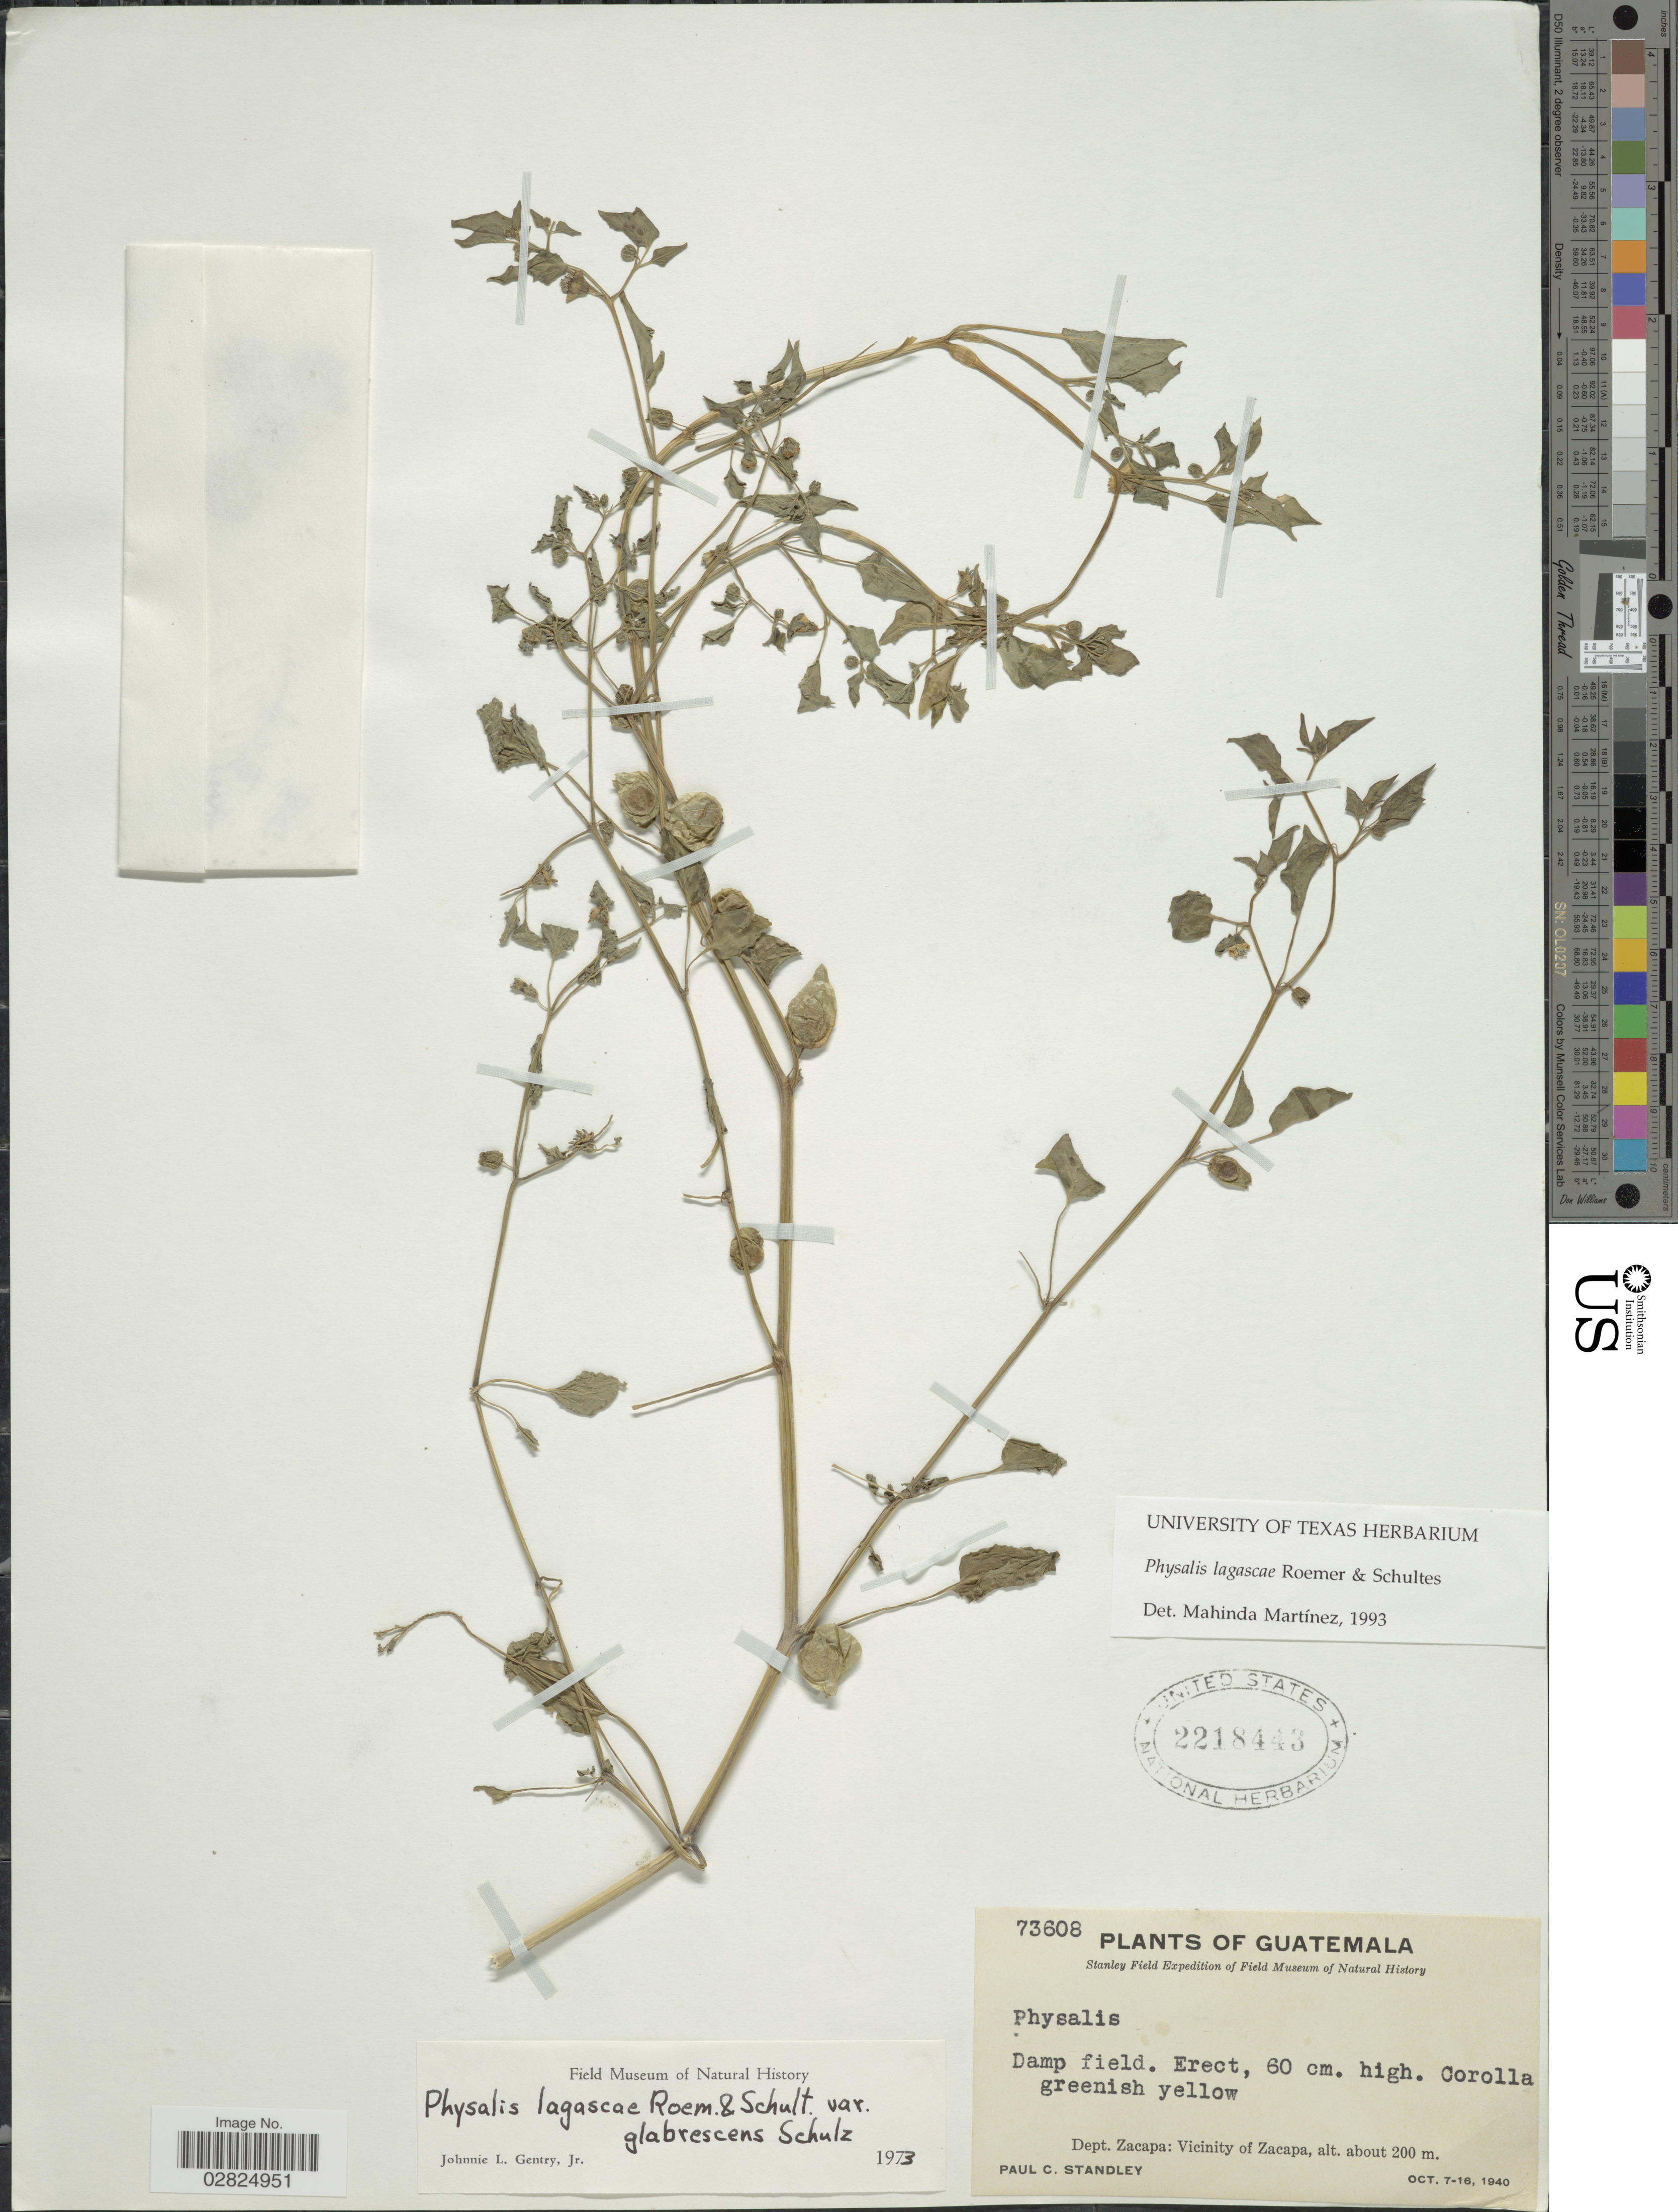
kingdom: Plantae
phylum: Tracheophyta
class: Magnoliopsida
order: Solanales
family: Solanaceae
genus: Physalis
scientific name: Physalis lagascae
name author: Roem. & Schult.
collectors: P. C. Standley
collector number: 73608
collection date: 1940-10-07/1940-10-16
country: Guatemala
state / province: Zacapa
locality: Damp field. Dept. Zacapa: Vicinity of Zacapa.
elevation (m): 200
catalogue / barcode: US 2218443